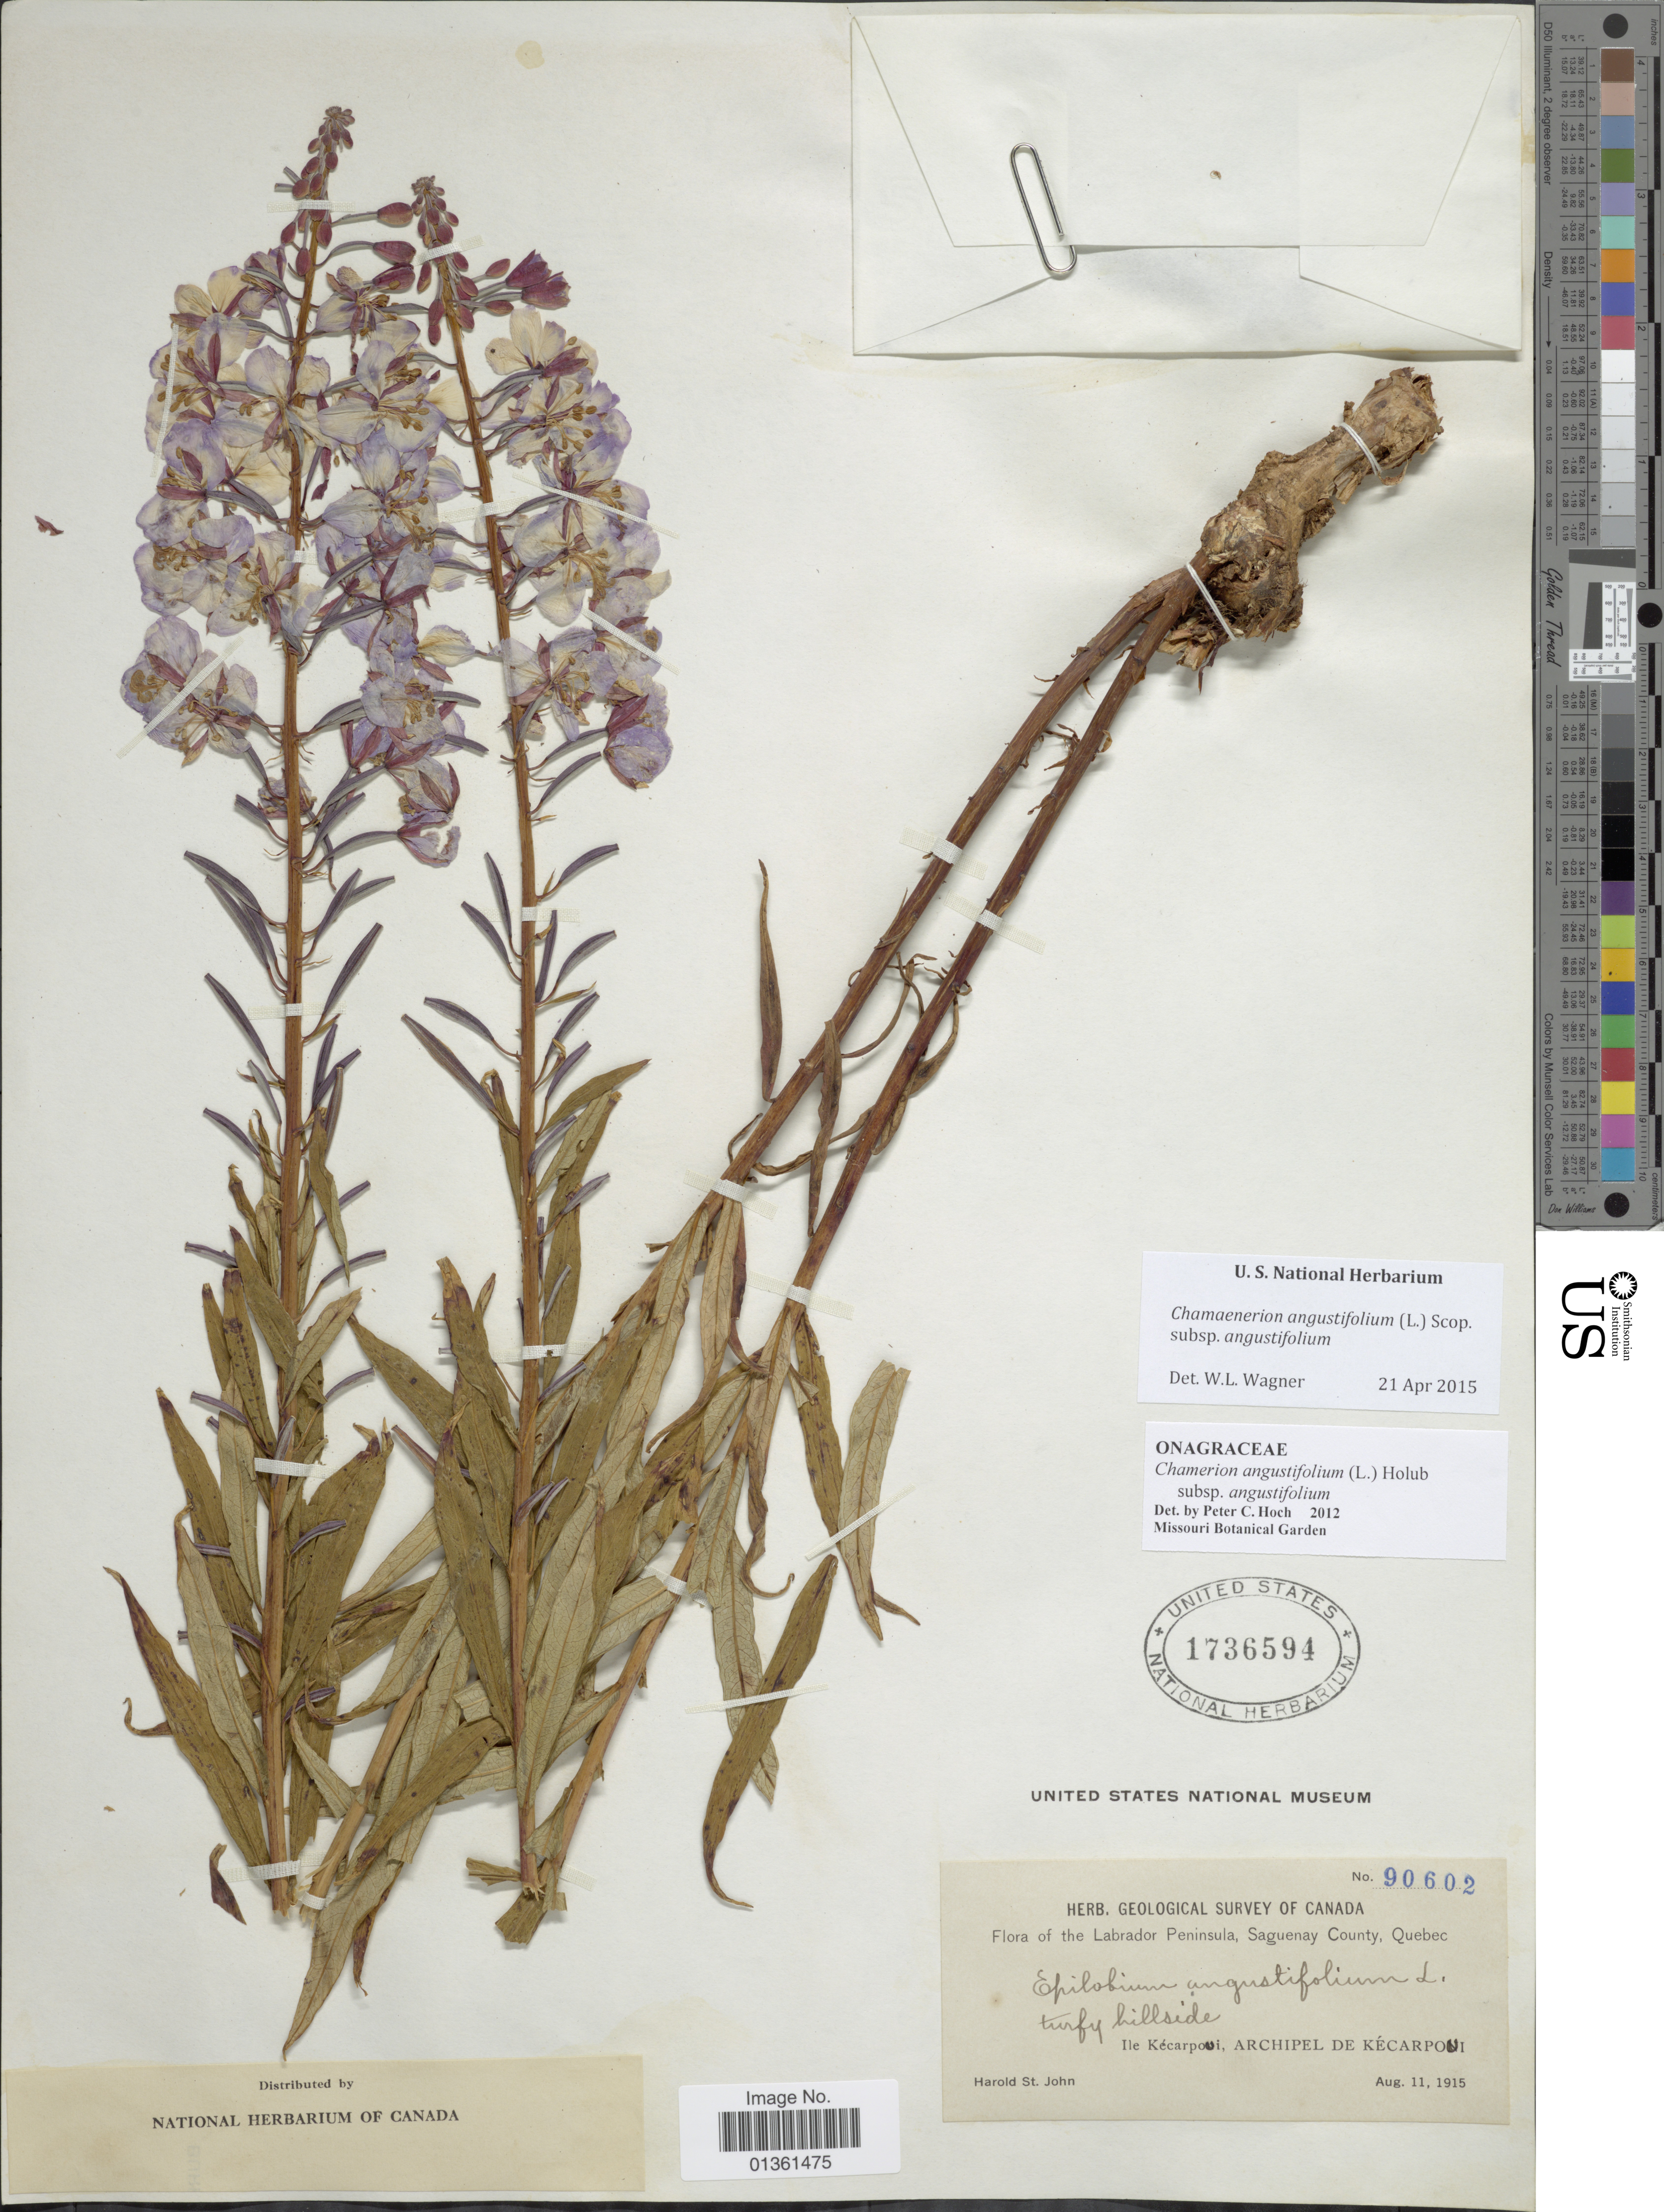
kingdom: Plantae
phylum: Tracheophyta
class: Magnoliopsida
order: Myrtales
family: Onagraceae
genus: Chamaenerion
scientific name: Chamaenerion angustifolium subsp. angustifolium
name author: (L.) Scop.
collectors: N. Purcell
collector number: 90602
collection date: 1915-08-11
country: Canada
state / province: Quebec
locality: Labrador Peninsula, Saguenay County. Ile Kécarpoui, Archipel de Kécarpoui.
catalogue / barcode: US 1736594